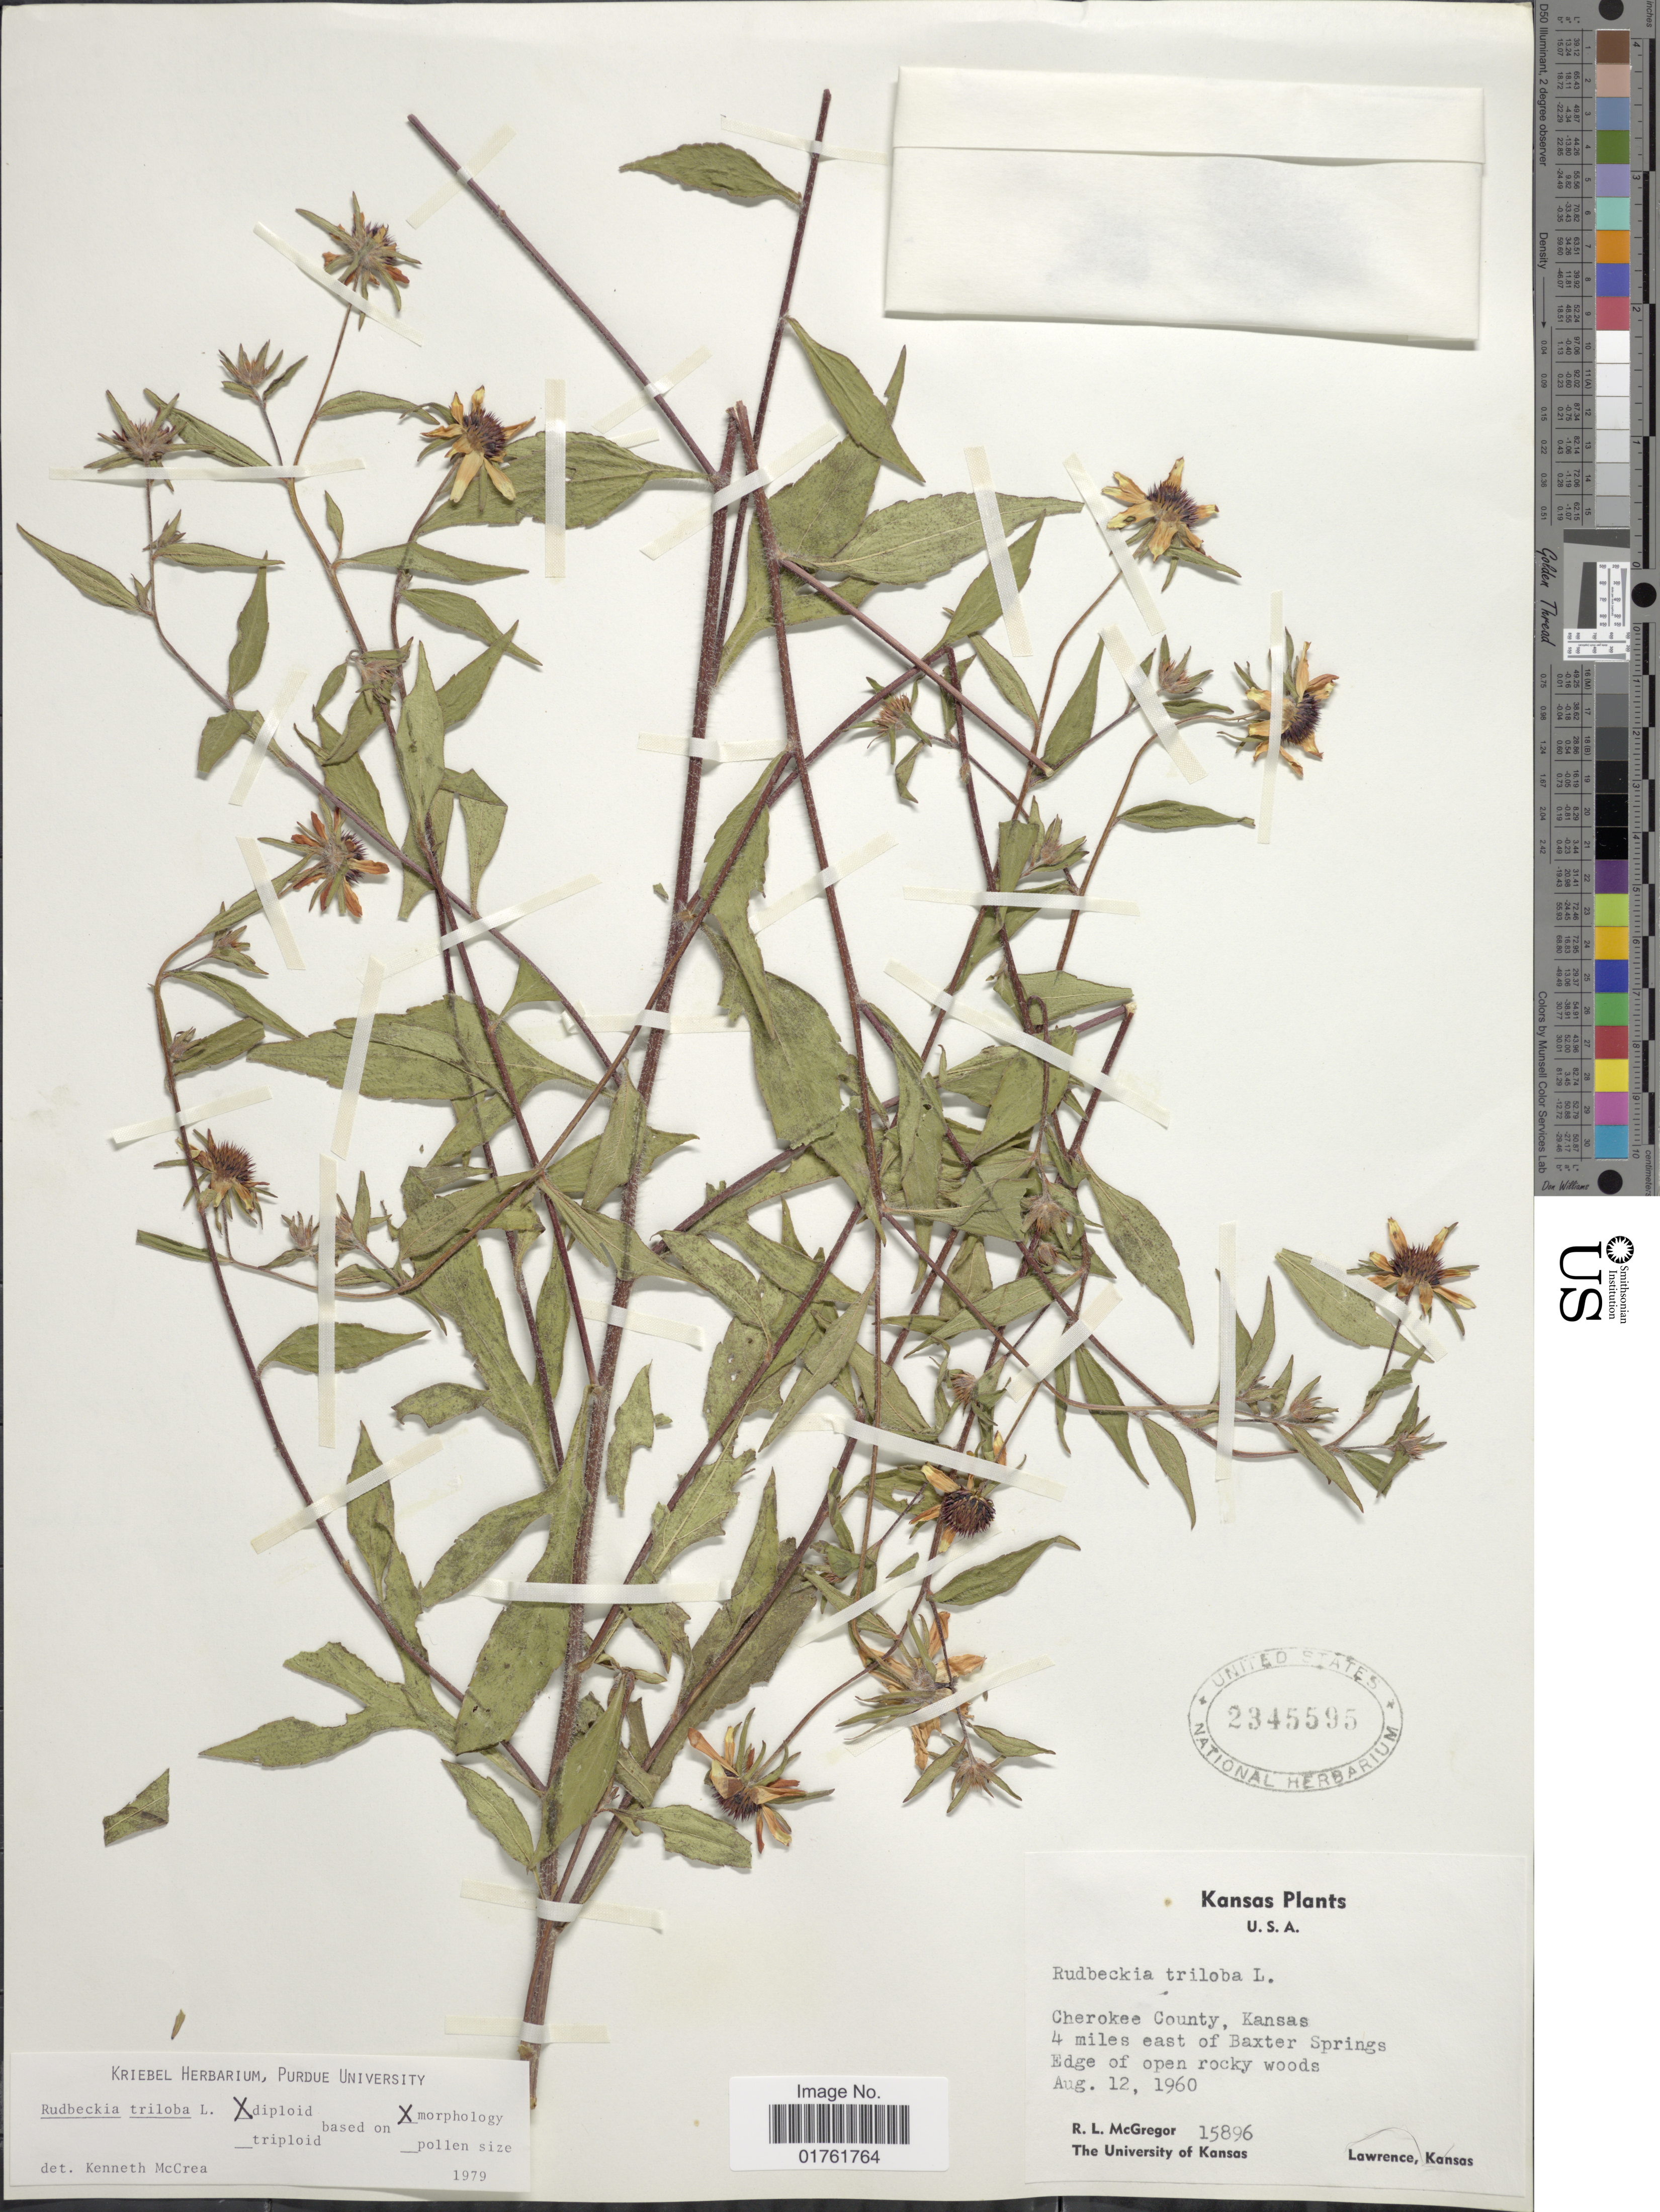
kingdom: Plantae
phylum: Tracheophyta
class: Magnoliopsida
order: Asterales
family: Asteraceae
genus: Rudbeckia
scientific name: Rudbeckia triloba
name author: L.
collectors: R. McGregor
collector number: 15896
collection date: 1960-08-12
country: United States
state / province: Kansas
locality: Cherokee County, 4 miles east of Baxter Springs, Edge of open rocky woods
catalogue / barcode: US 2345595